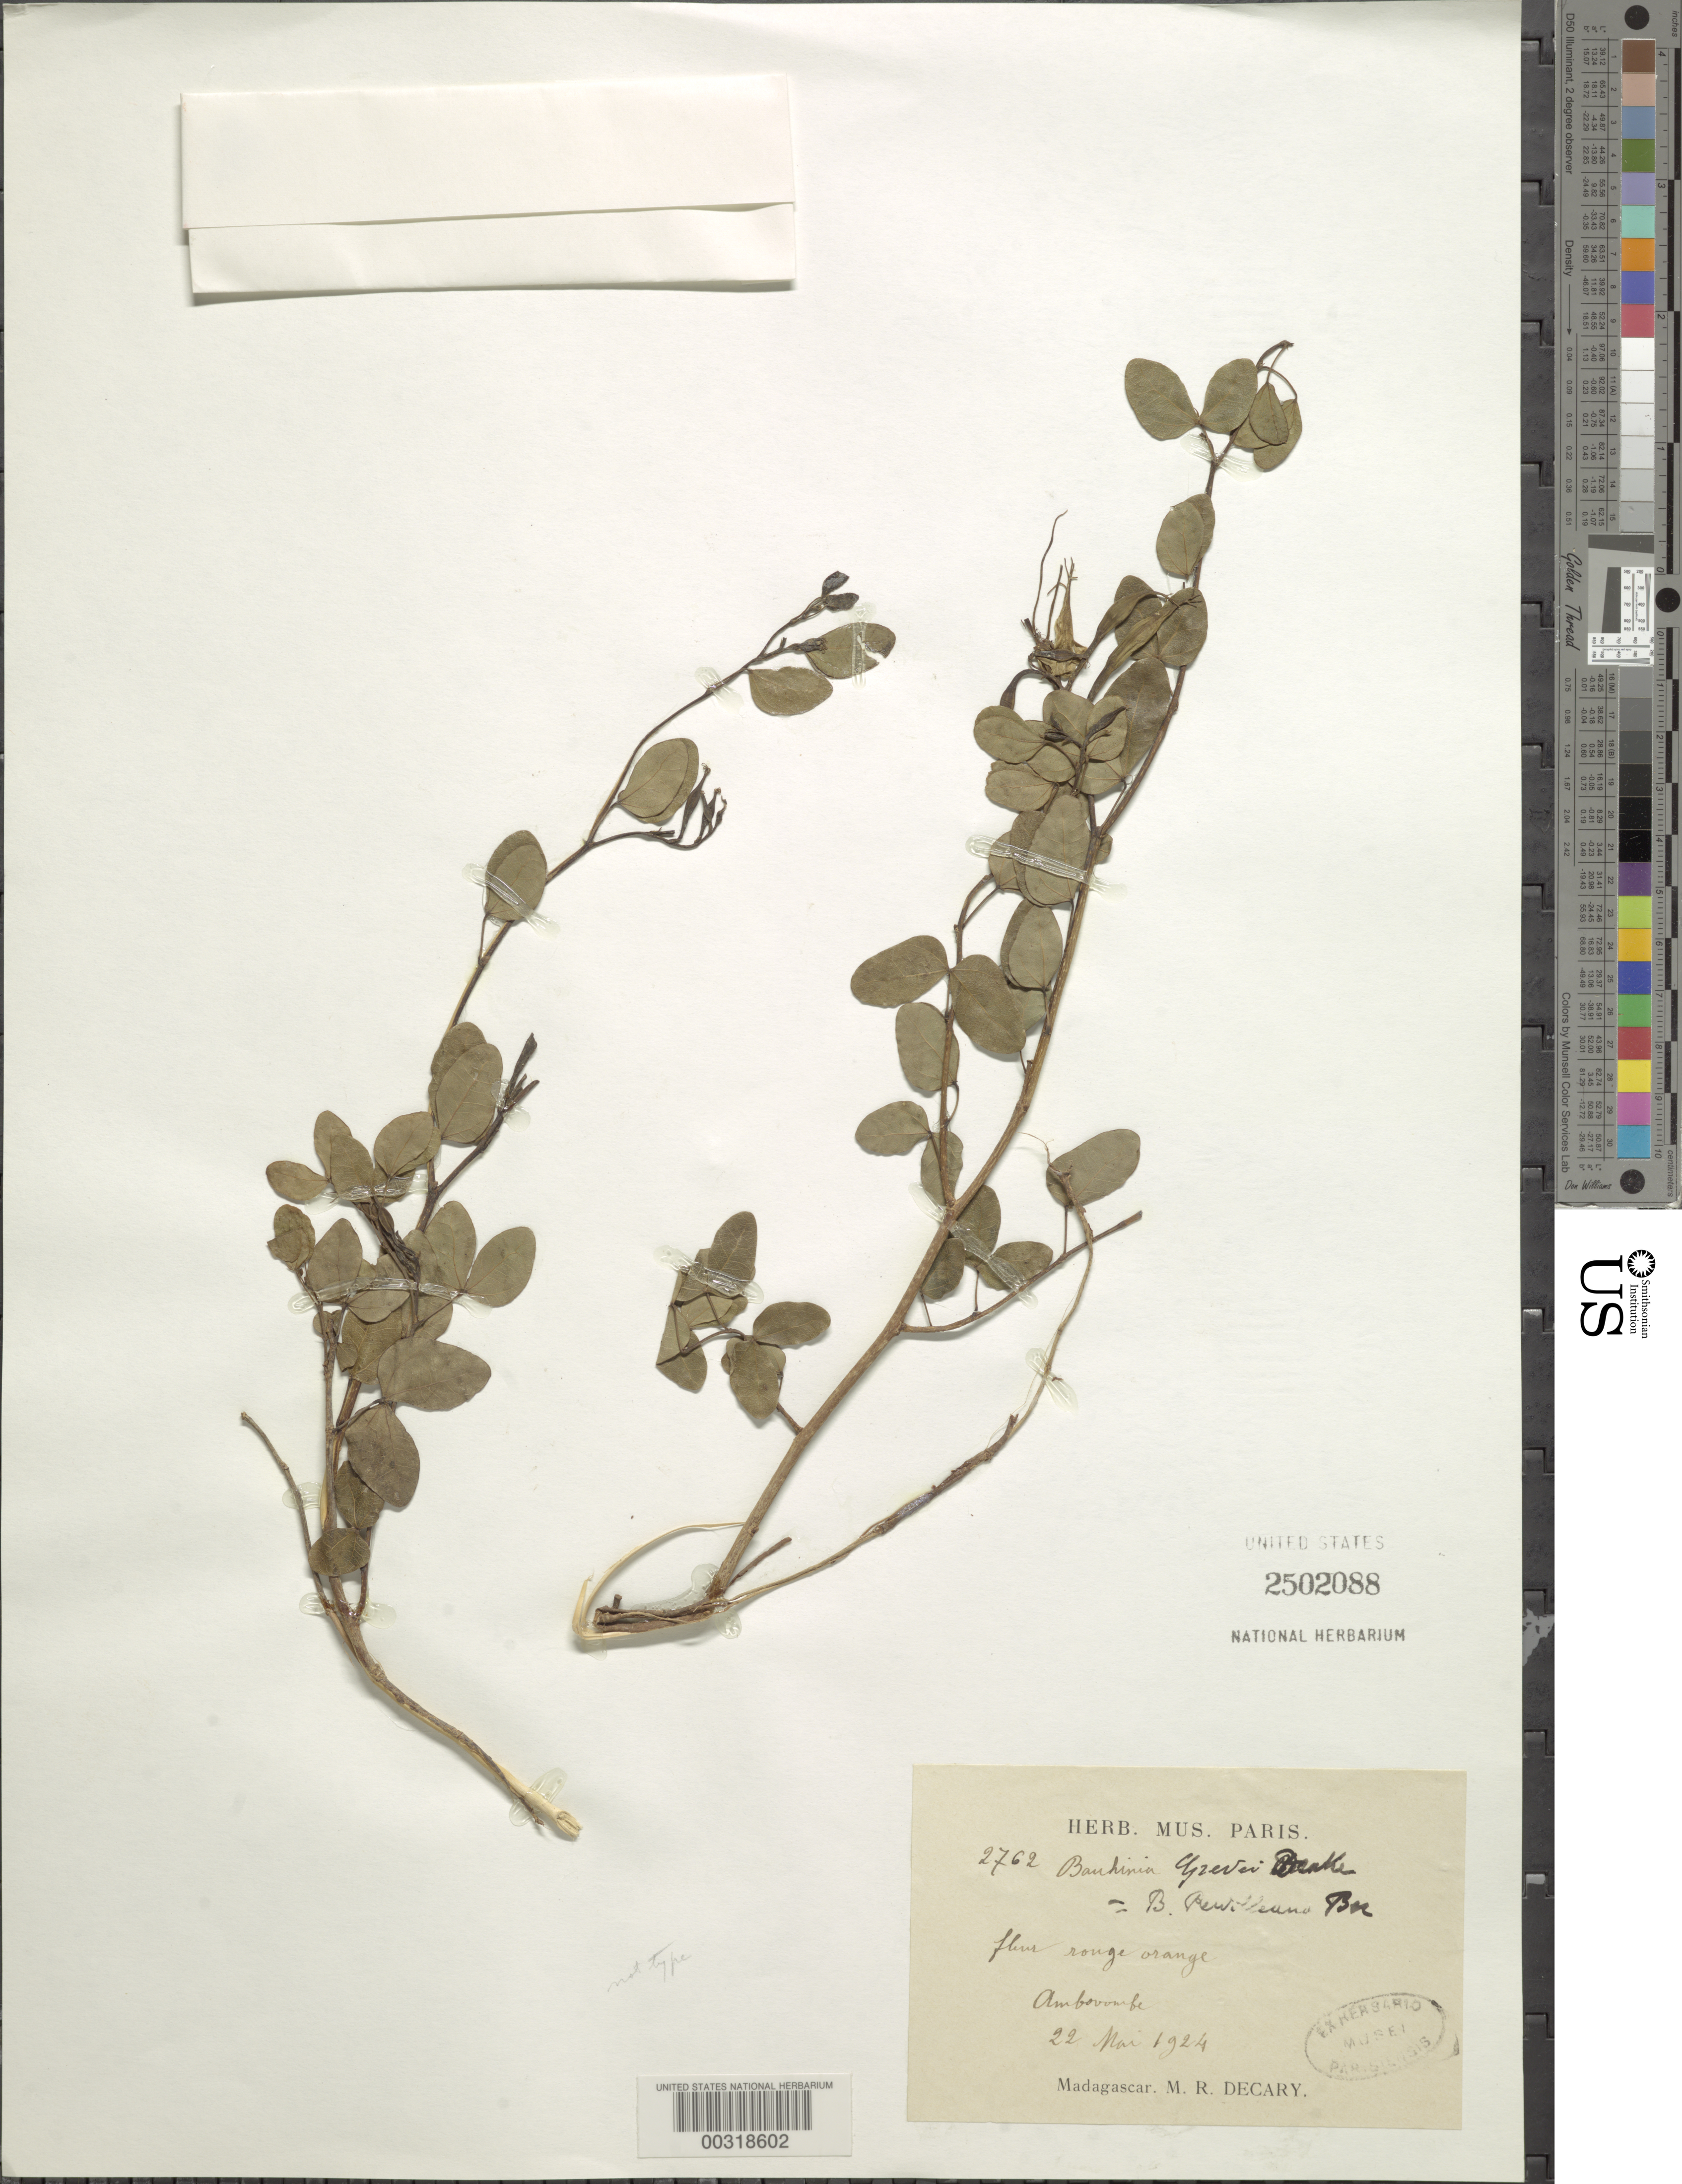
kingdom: Plantae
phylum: Tracheophyta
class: Magnoliopsida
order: Fabales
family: Fabaceae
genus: Bauhinia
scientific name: Bauhinia grevei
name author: Drake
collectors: R. Decary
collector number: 2762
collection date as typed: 22 May 1924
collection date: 1924-05-22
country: Madagascar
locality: Amboombe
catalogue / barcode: US 2502088